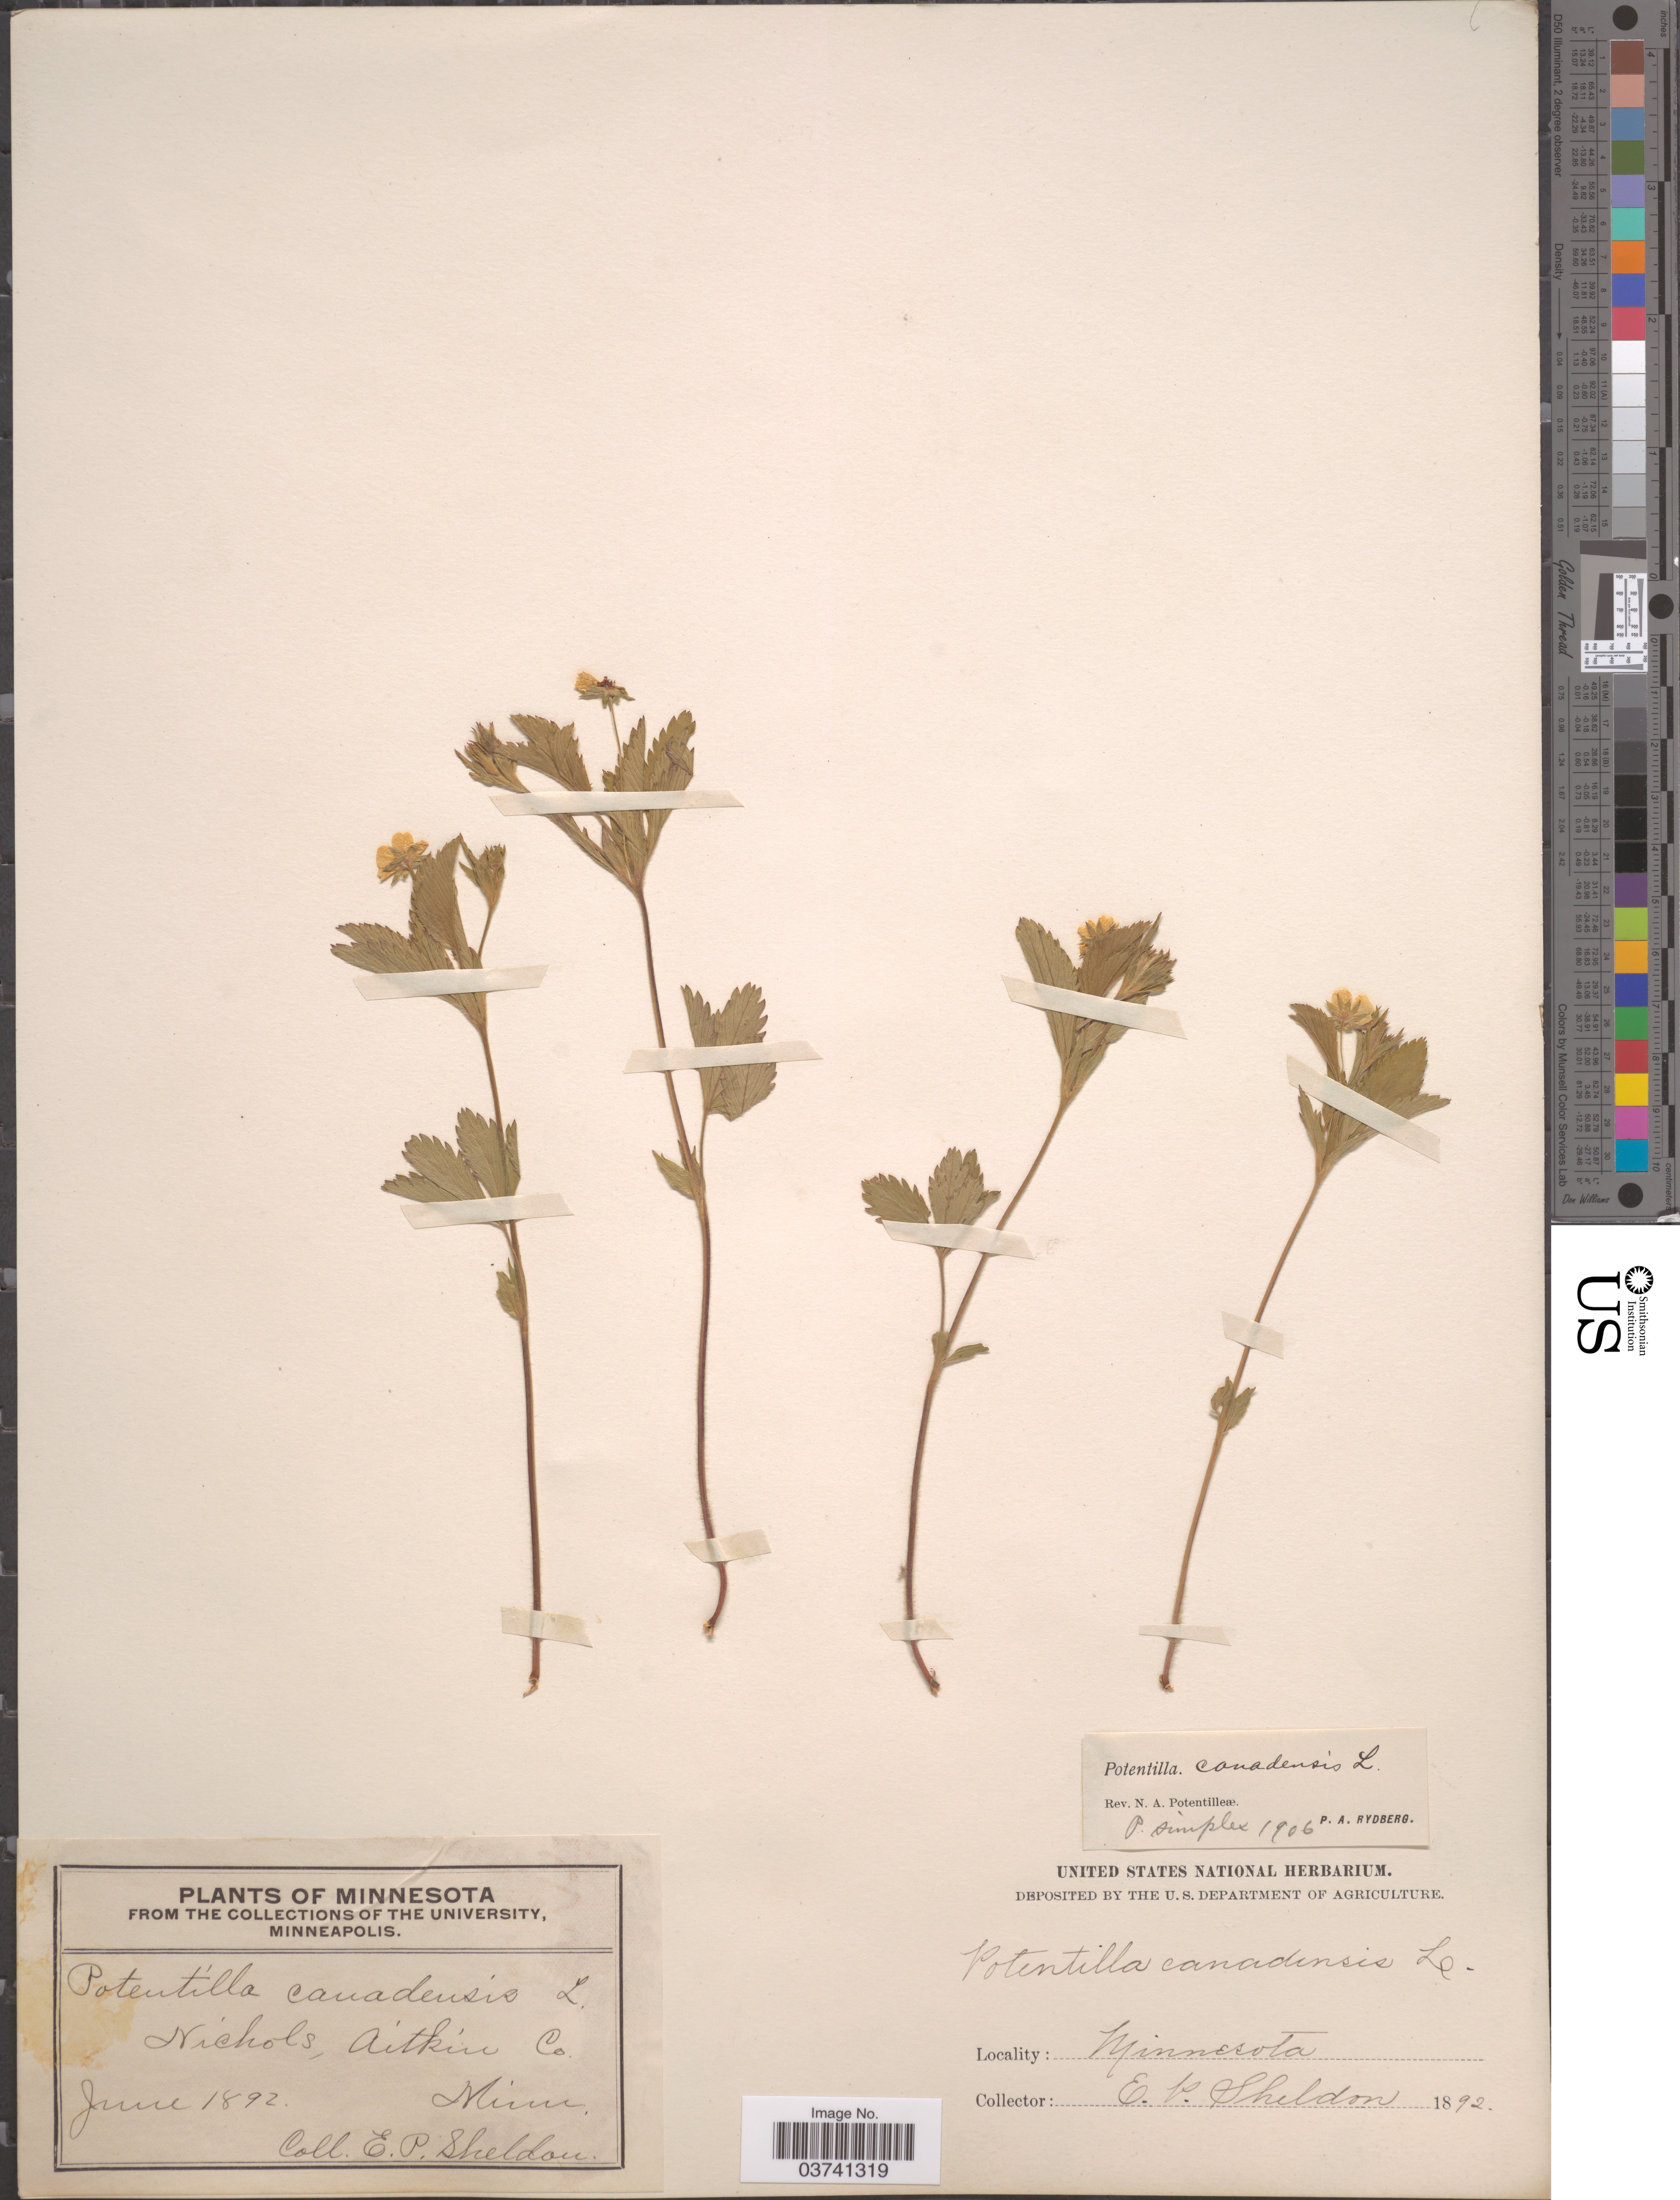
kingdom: Plantae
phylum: Tracheophyta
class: Magnoliopsida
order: Rosales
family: Rosaceae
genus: Potentilla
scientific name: Potentilla simplex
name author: Michx.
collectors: E. P. Sheldon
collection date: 1892-06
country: United States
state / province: Minnesota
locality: Nichols, Aitkin Co.